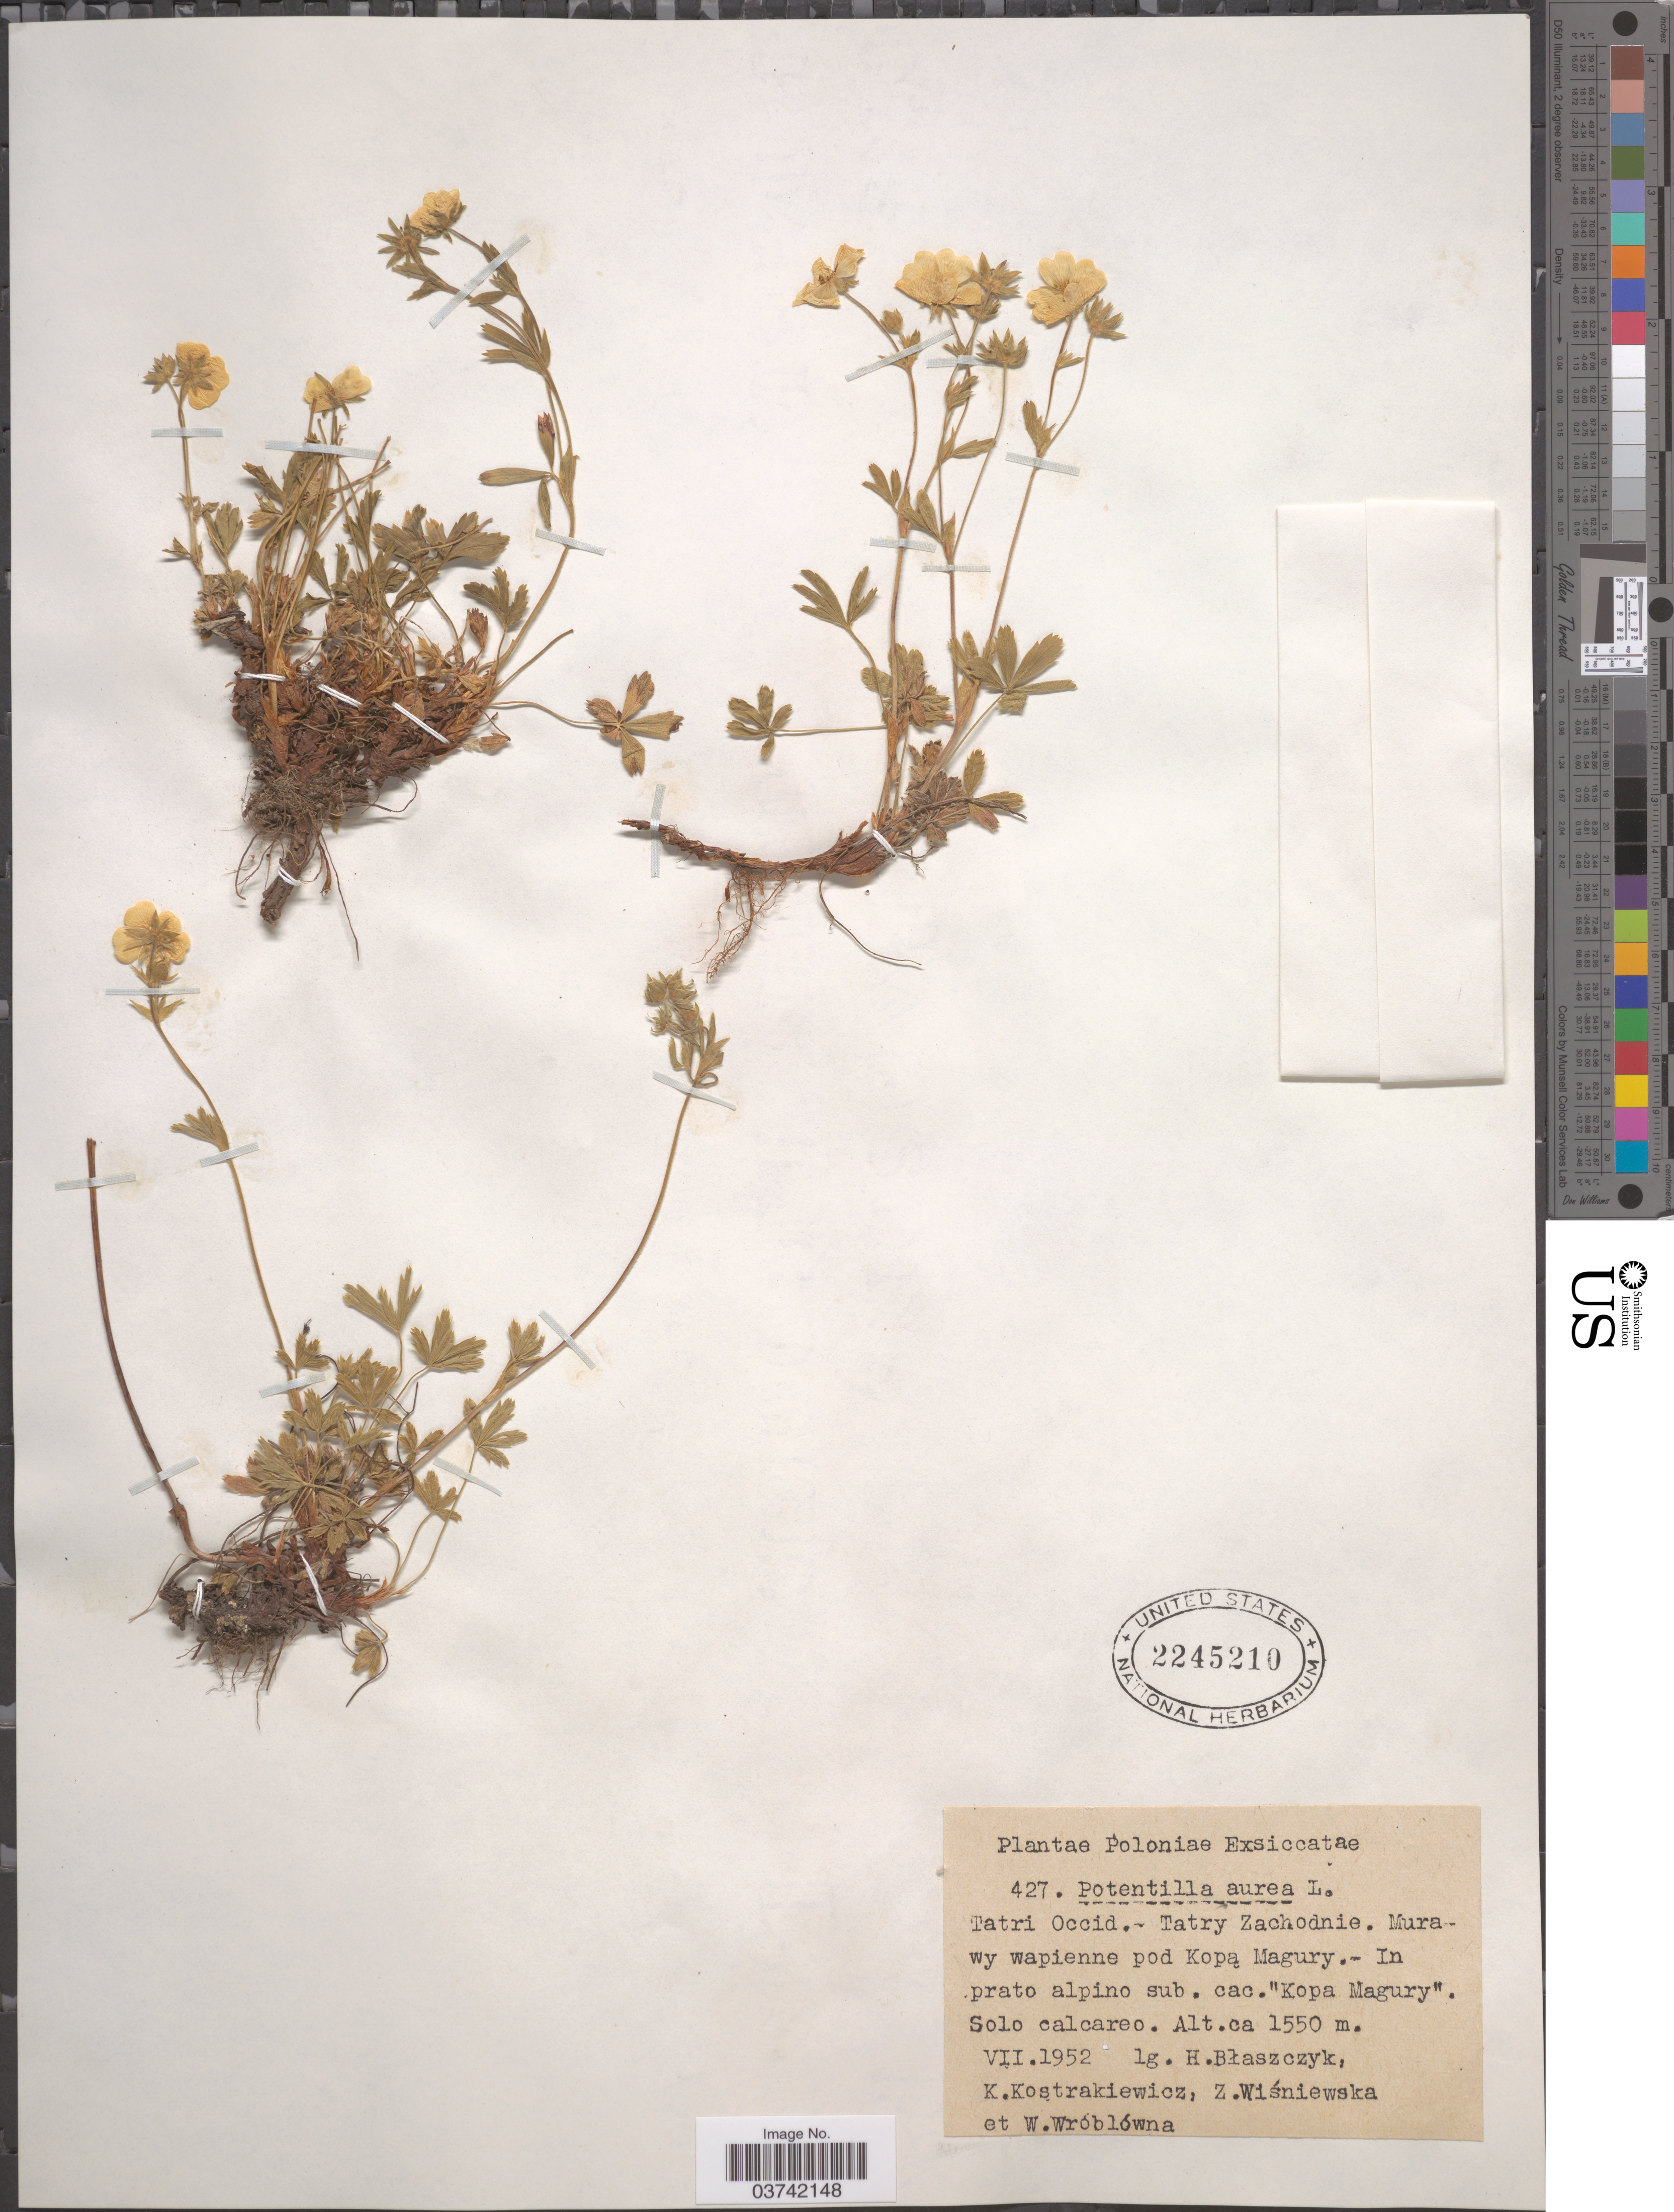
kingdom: Plantae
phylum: Tracheophyta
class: Magnoliopsida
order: Rosales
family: Rosaceae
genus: Potentilla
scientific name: Potentilla aurea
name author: L.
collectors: H. Blaszczyk, K. Kostrakiewicz, Z. Wisniewska & W. Wróblówna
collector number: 427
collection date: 1952-07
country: Poland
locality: Tatri Occid. Tatry Zachodnie. Murawy wapienne pod Kopa Magury.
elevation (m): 1550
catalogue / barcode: US 2245210